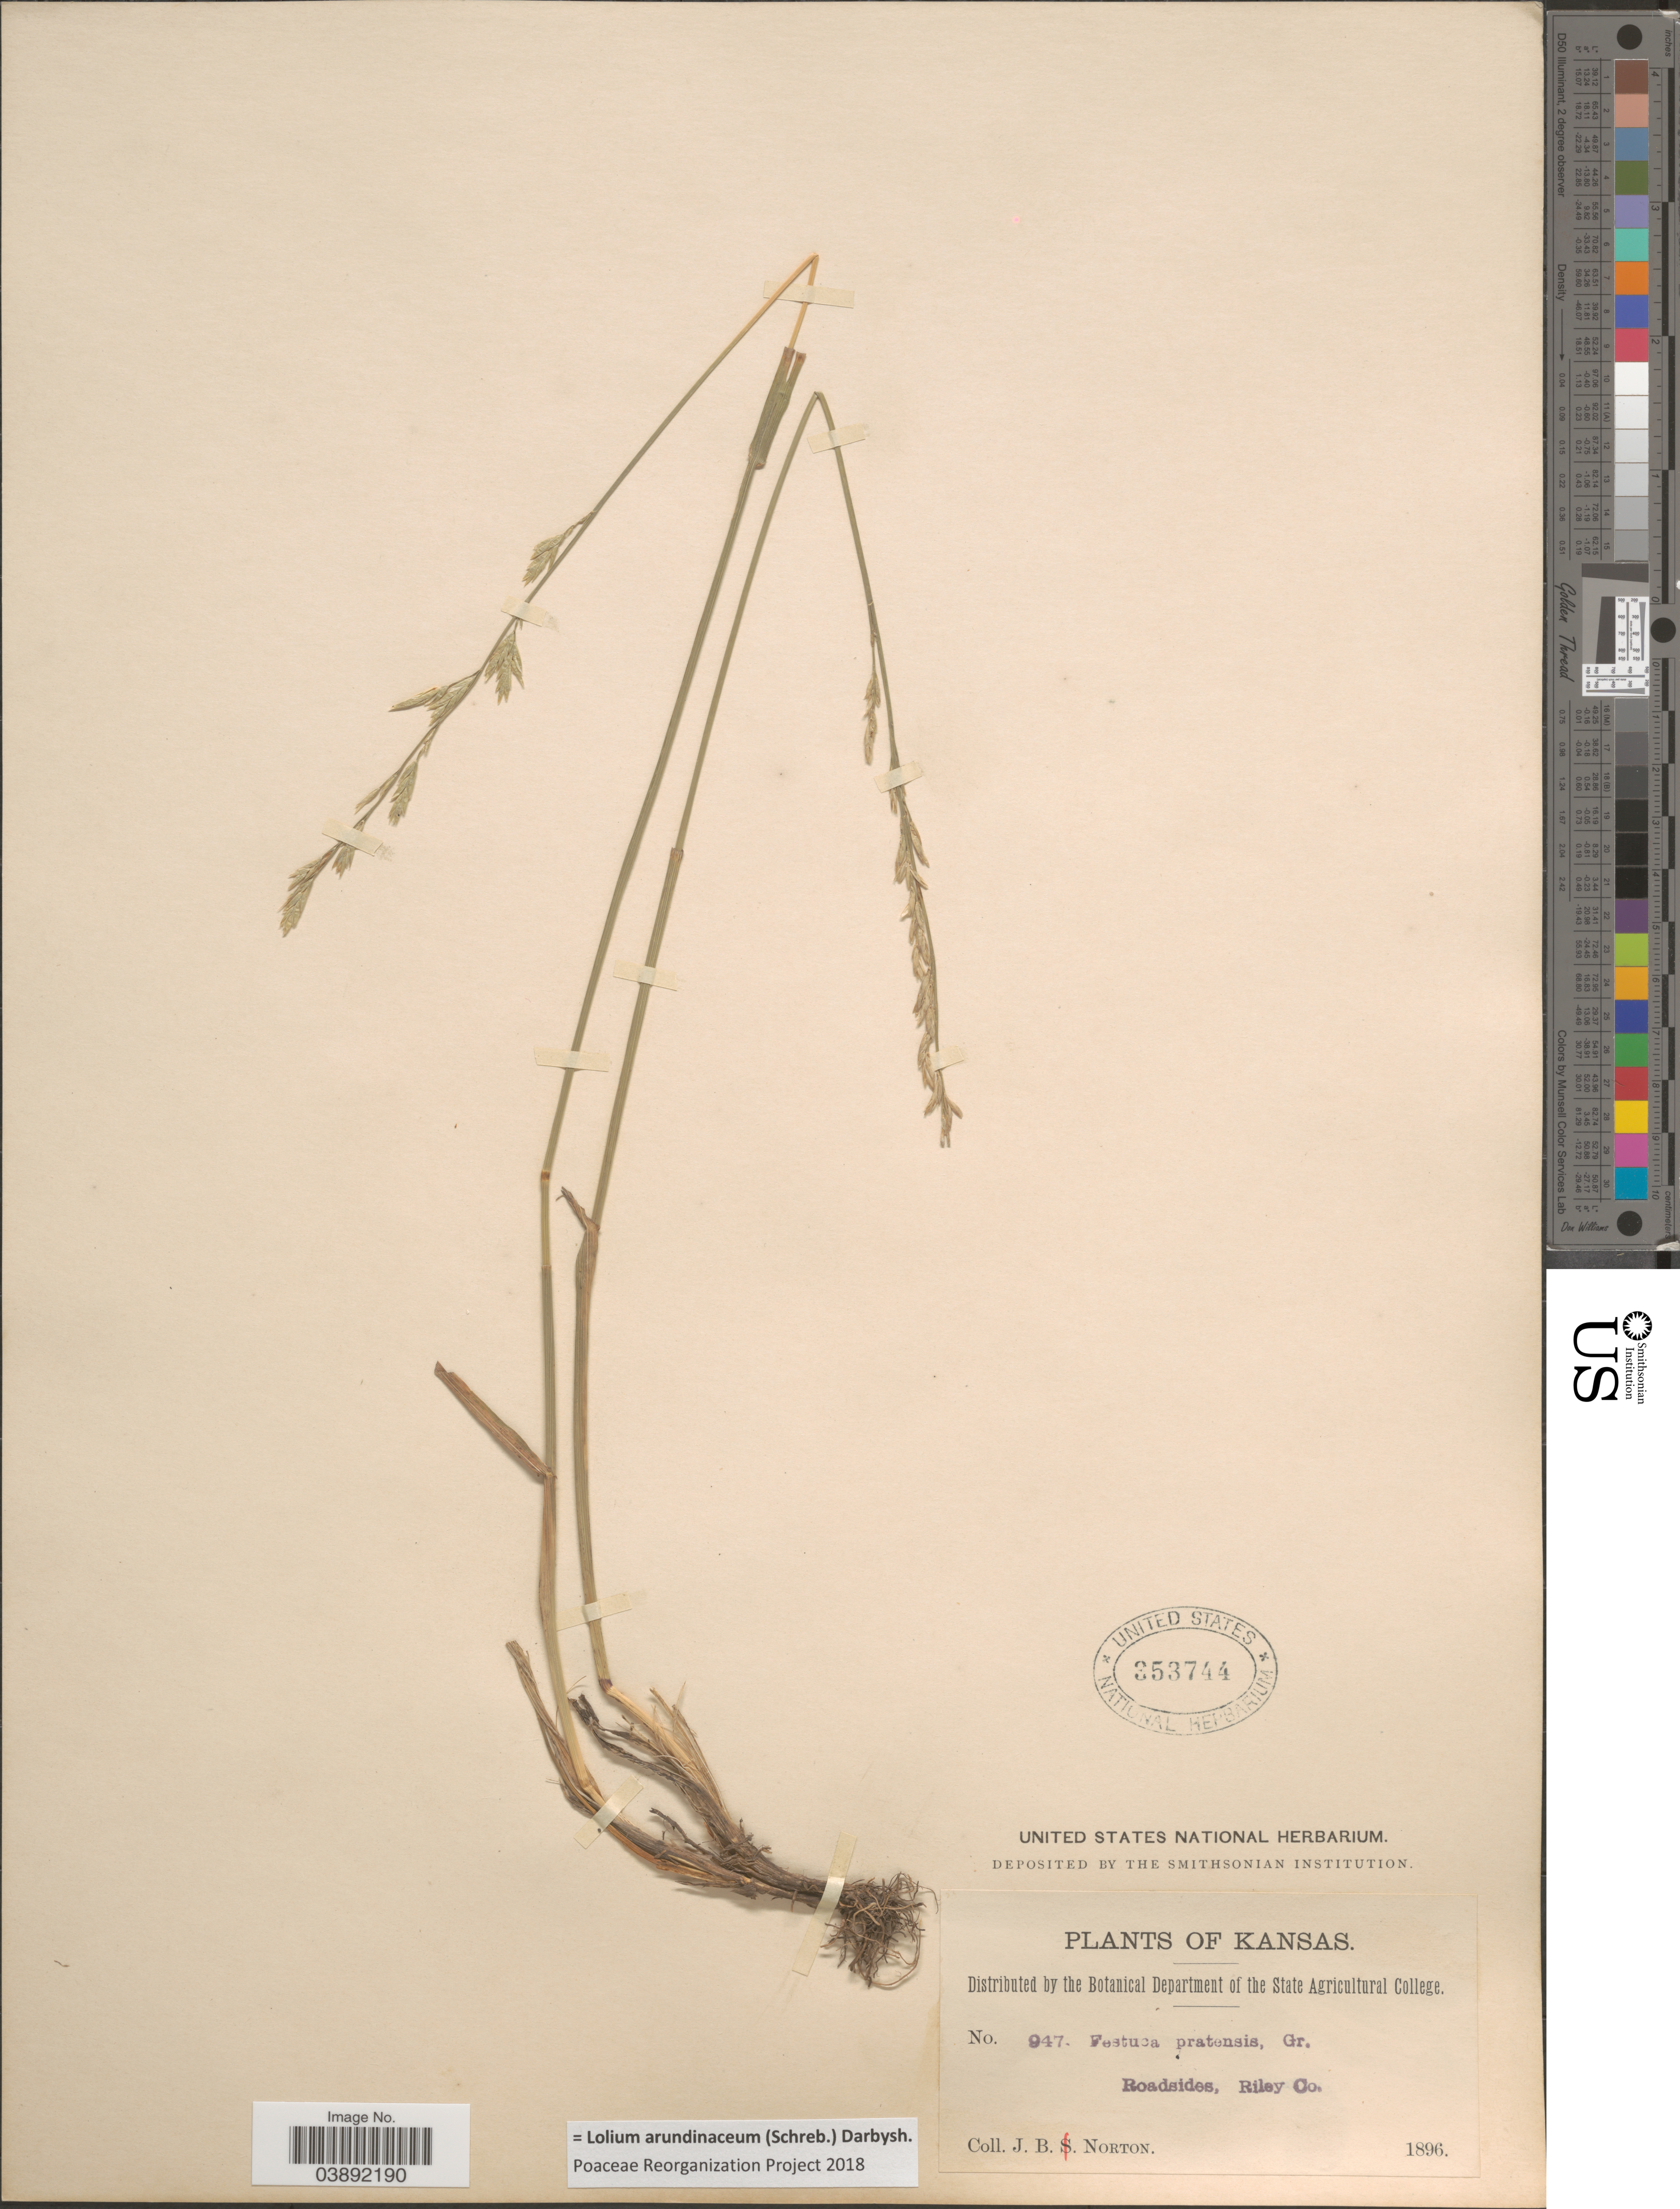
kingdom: Plantae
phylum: Tracheophyta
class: Liliopsida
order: Poales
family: Poaceae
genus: Lolium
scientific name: Lolium arundinaceum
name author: (Schreb.) Darbysh.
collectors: J. B. Norton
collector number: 947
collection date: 1896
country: United States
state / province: Kansas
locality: Roadsides, Riley Co.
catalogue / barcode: US 353744